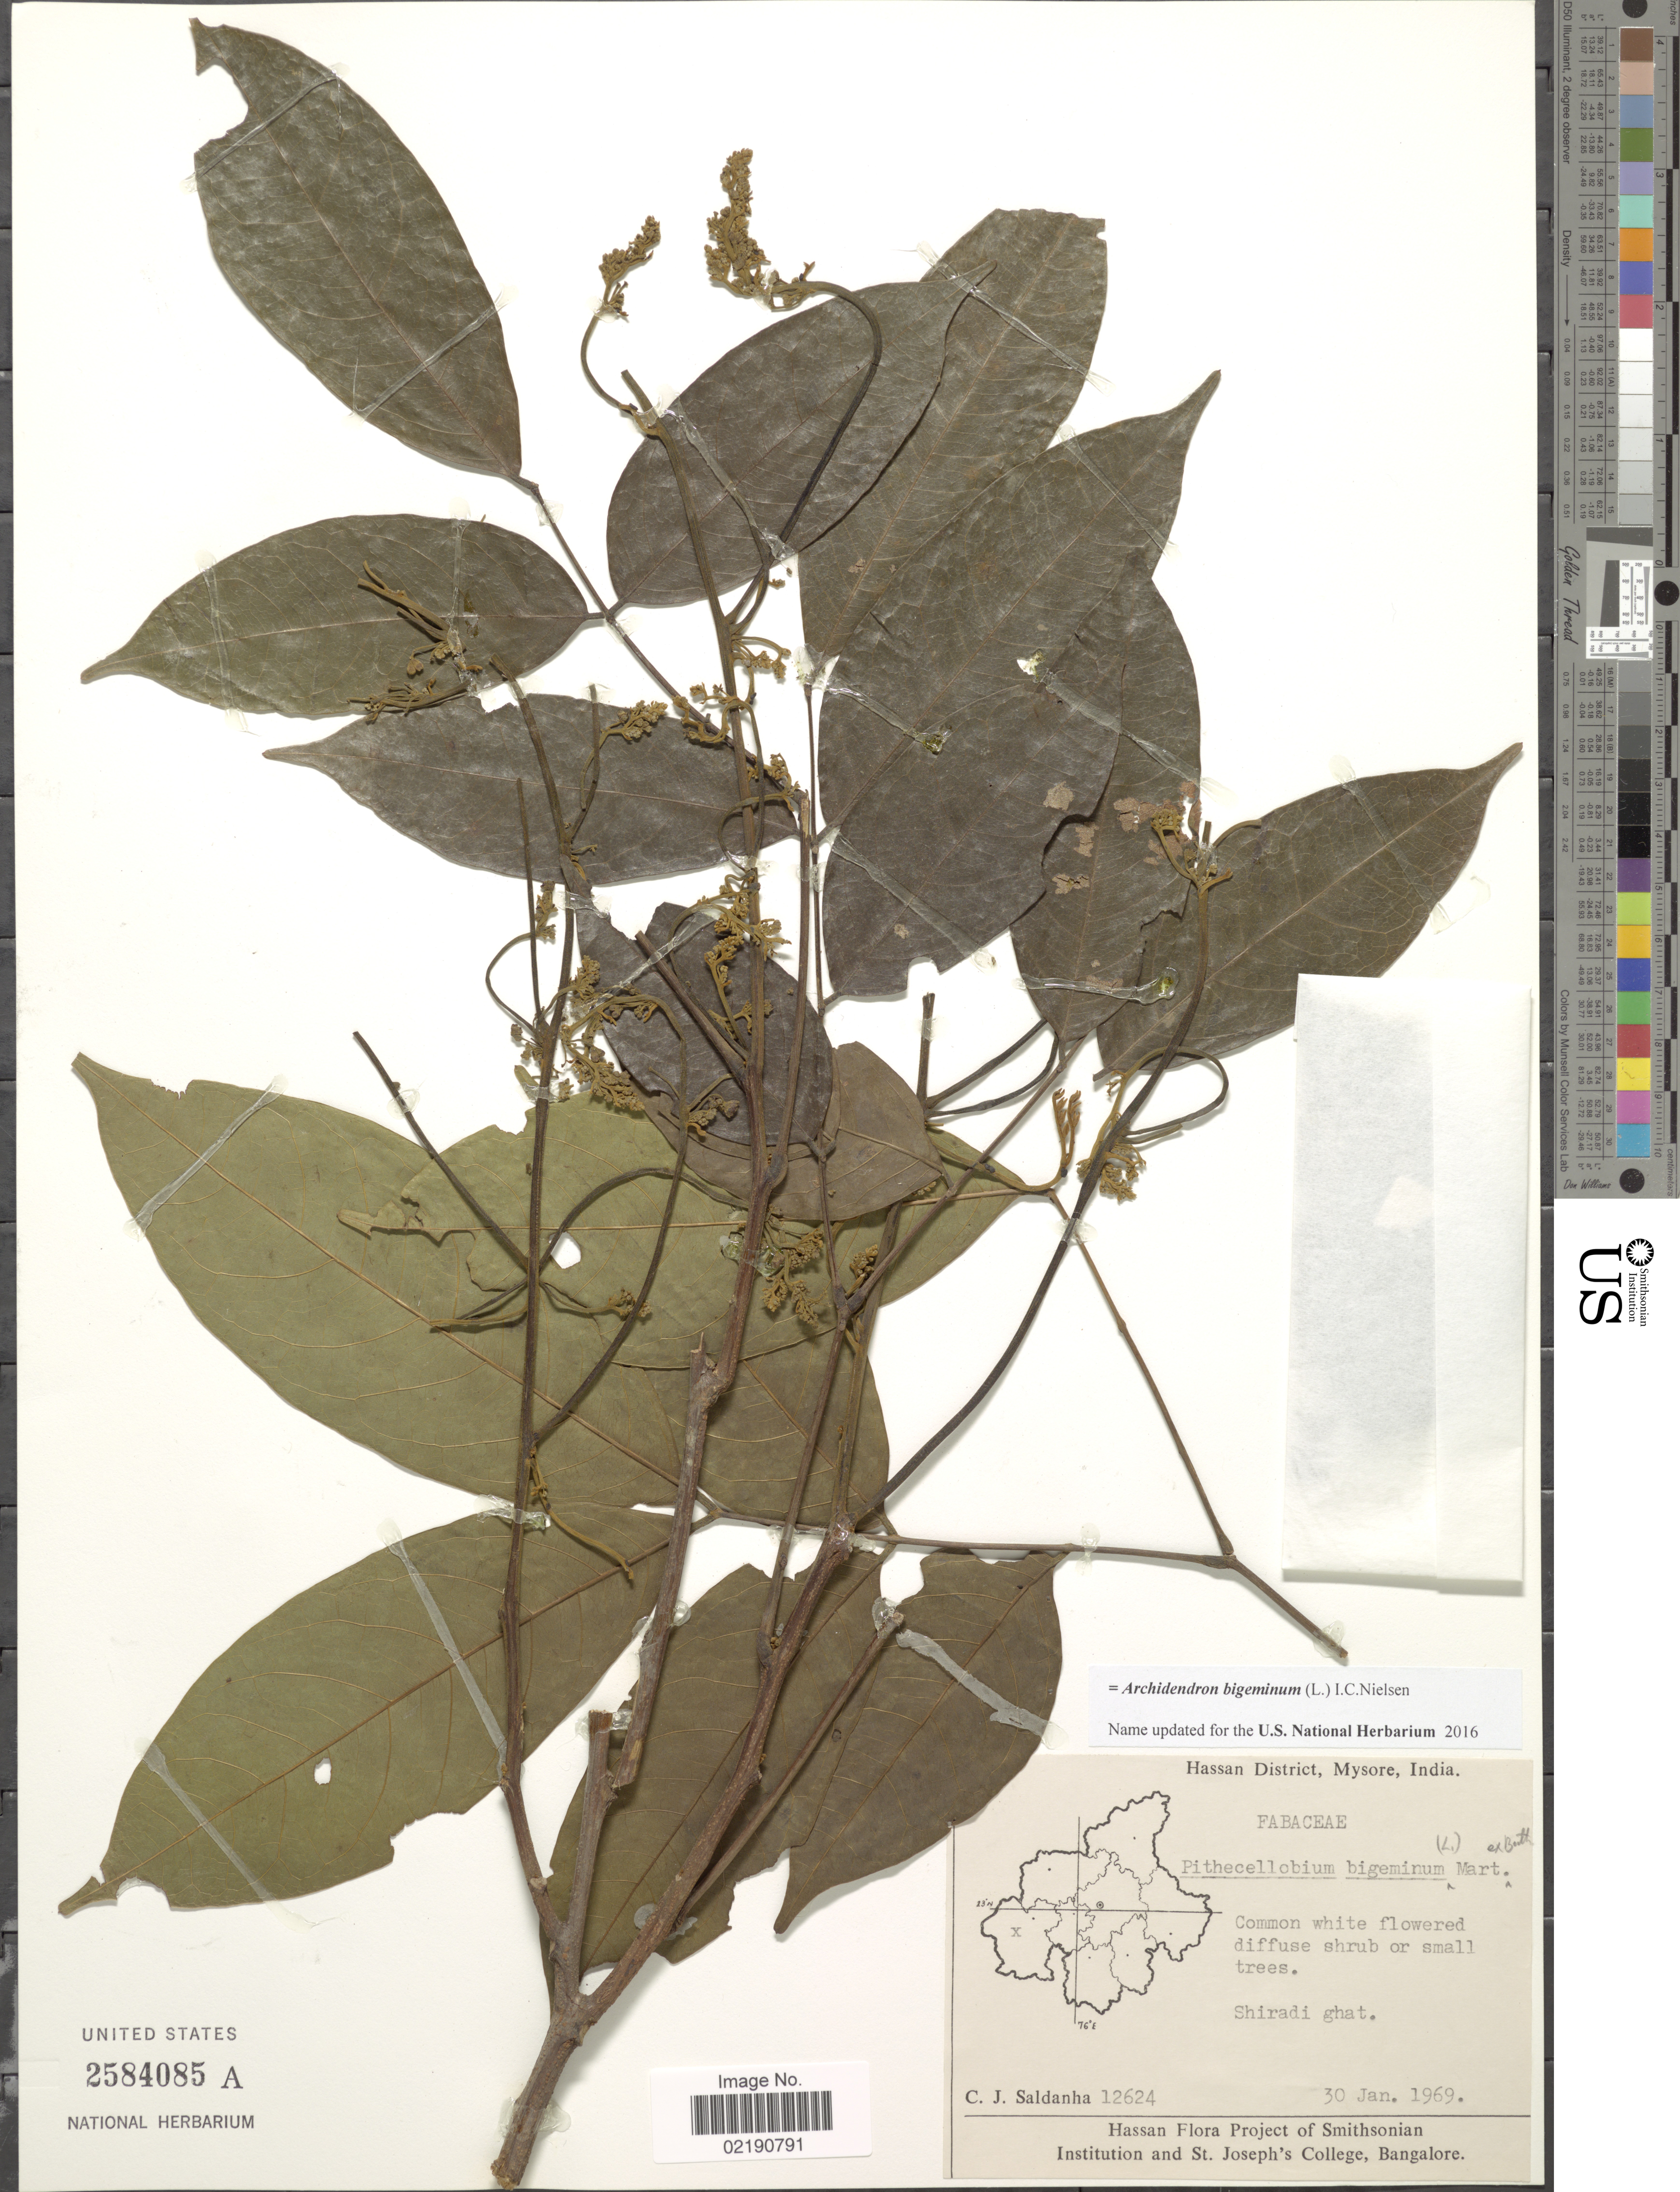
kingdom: Plantae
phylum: Tracheophyta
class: Magnoliopsida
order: Fabales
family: Fabaceae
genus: Archidendron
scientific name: Archidendron bigeminum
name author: I.C. Nielsen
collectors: C. J. Saldanha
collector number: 12624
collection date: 1969-01-30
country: India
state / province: Karnataka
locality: Hassan District, Mysore, Shiradi ghat.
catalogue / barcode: US 2574085A